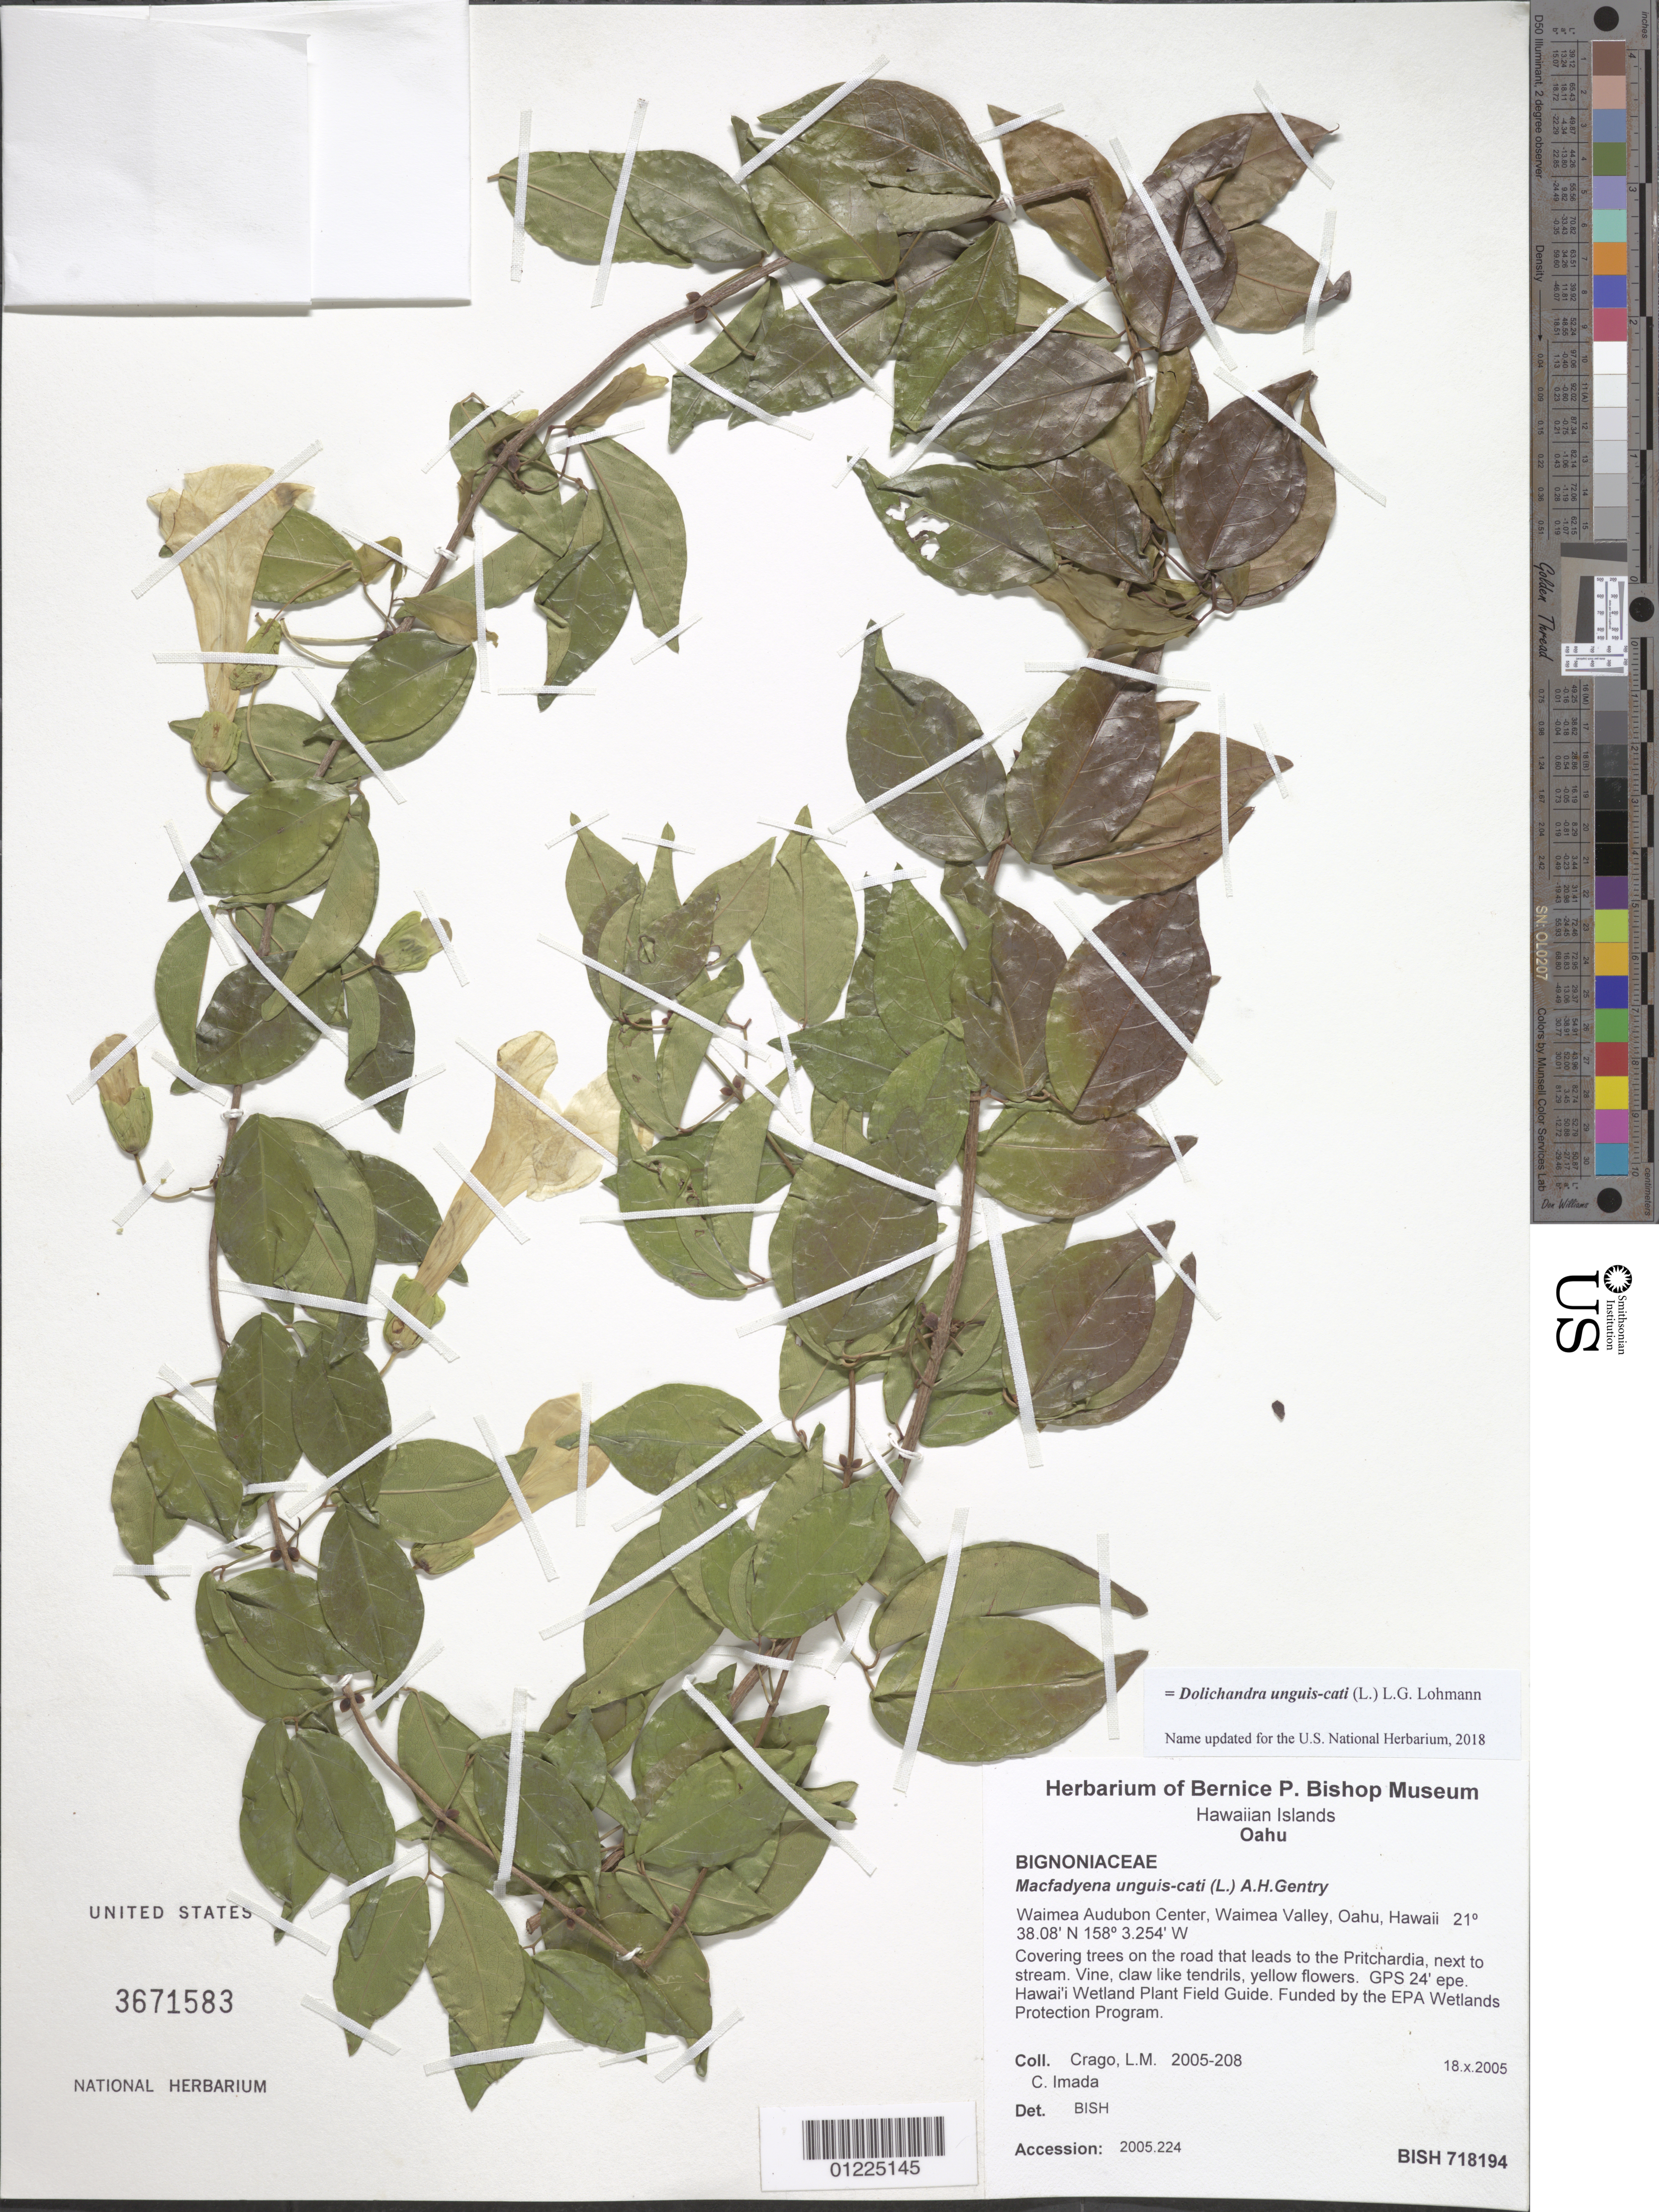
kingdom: Plantae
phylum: Tracheophyta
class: Magnoliopsida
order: Lamiales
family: Bignoniaceae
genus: Dolichandra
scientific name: Dolichandra unguis-cati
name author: (L.) L.G. Lohmann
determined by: Wagner, W. L., (BOT), Smithsonian Institution - National Museum of Natural History (UNITED STATES)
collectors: L. Crago & C. Imada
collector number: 2005-208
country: United States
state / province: Hawaii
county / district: Honolulu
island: Oahu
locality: Wainea Audubon Center, Waimea Valley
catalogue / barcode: US 3671583